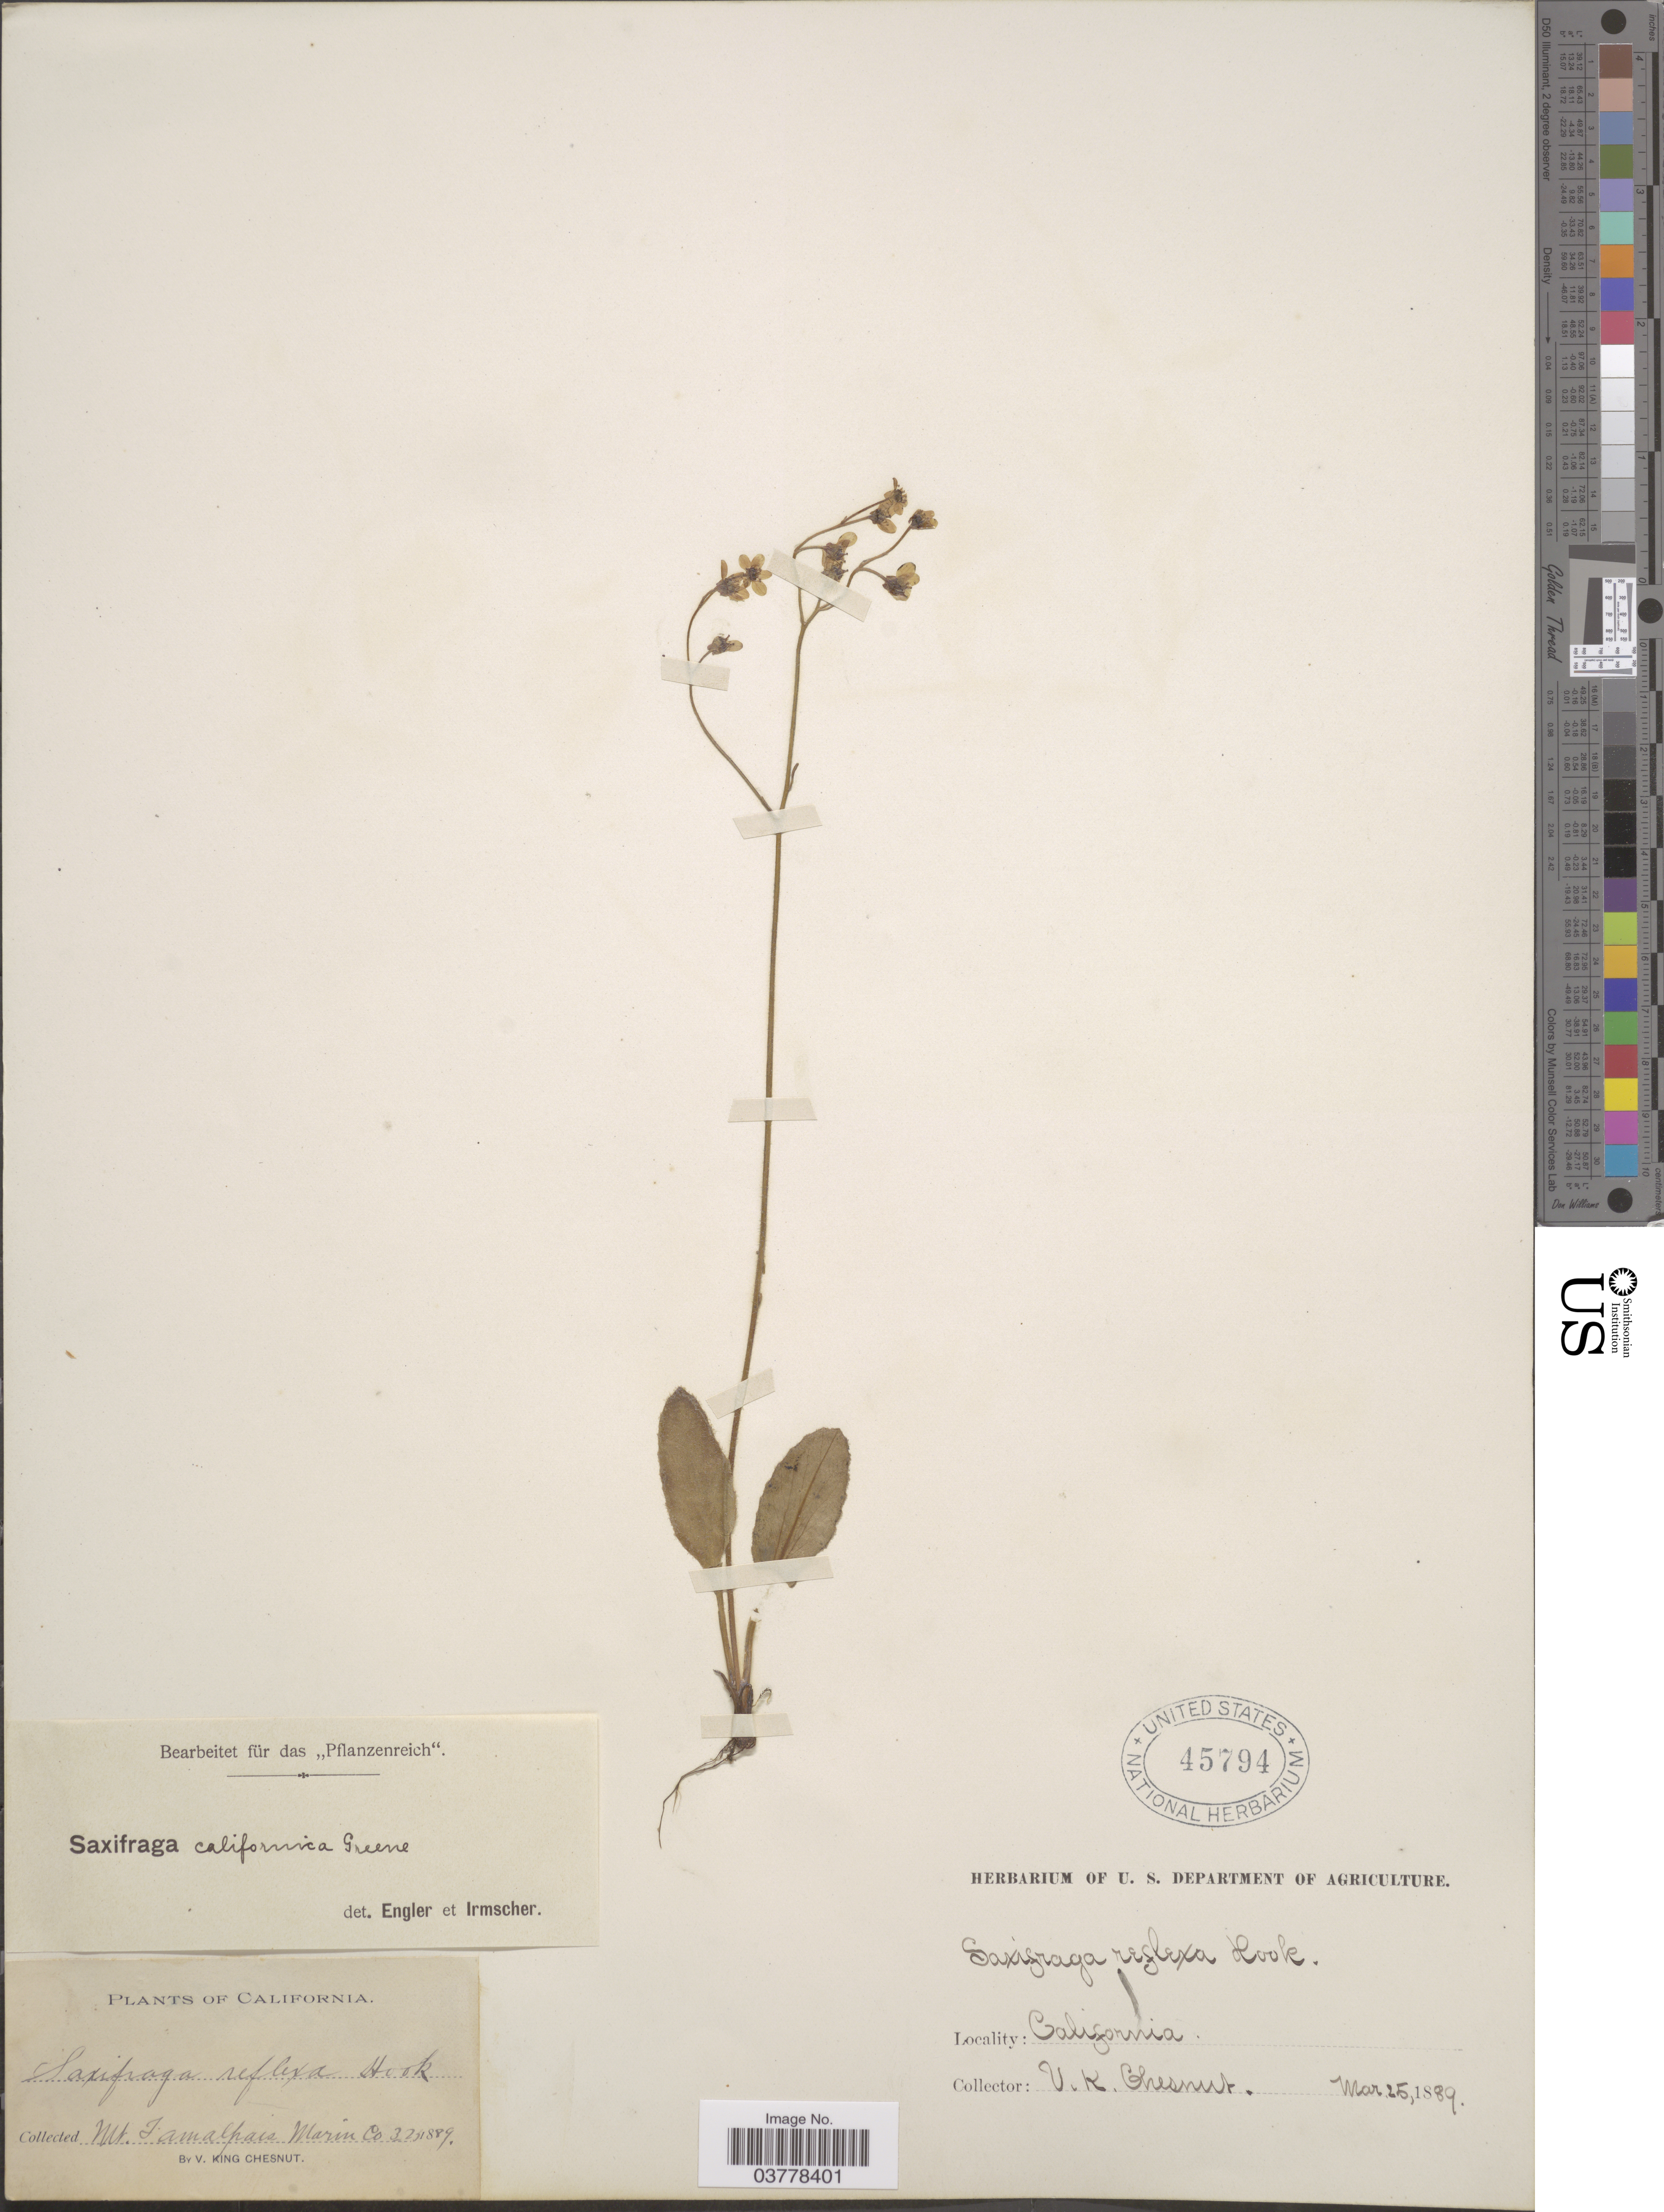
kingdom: Plantae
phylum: Tracheophyta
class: Magnoliopsida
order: Saxifragales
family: Saxifragaceae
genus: Micranthes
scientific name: Micranthes californica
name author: (Greene) Small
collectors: V. Chesnut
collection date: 1889-03-25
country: United States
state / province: California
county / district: Marin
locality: Mt. Tamalpais. Marin Co.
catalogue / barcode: US 45794